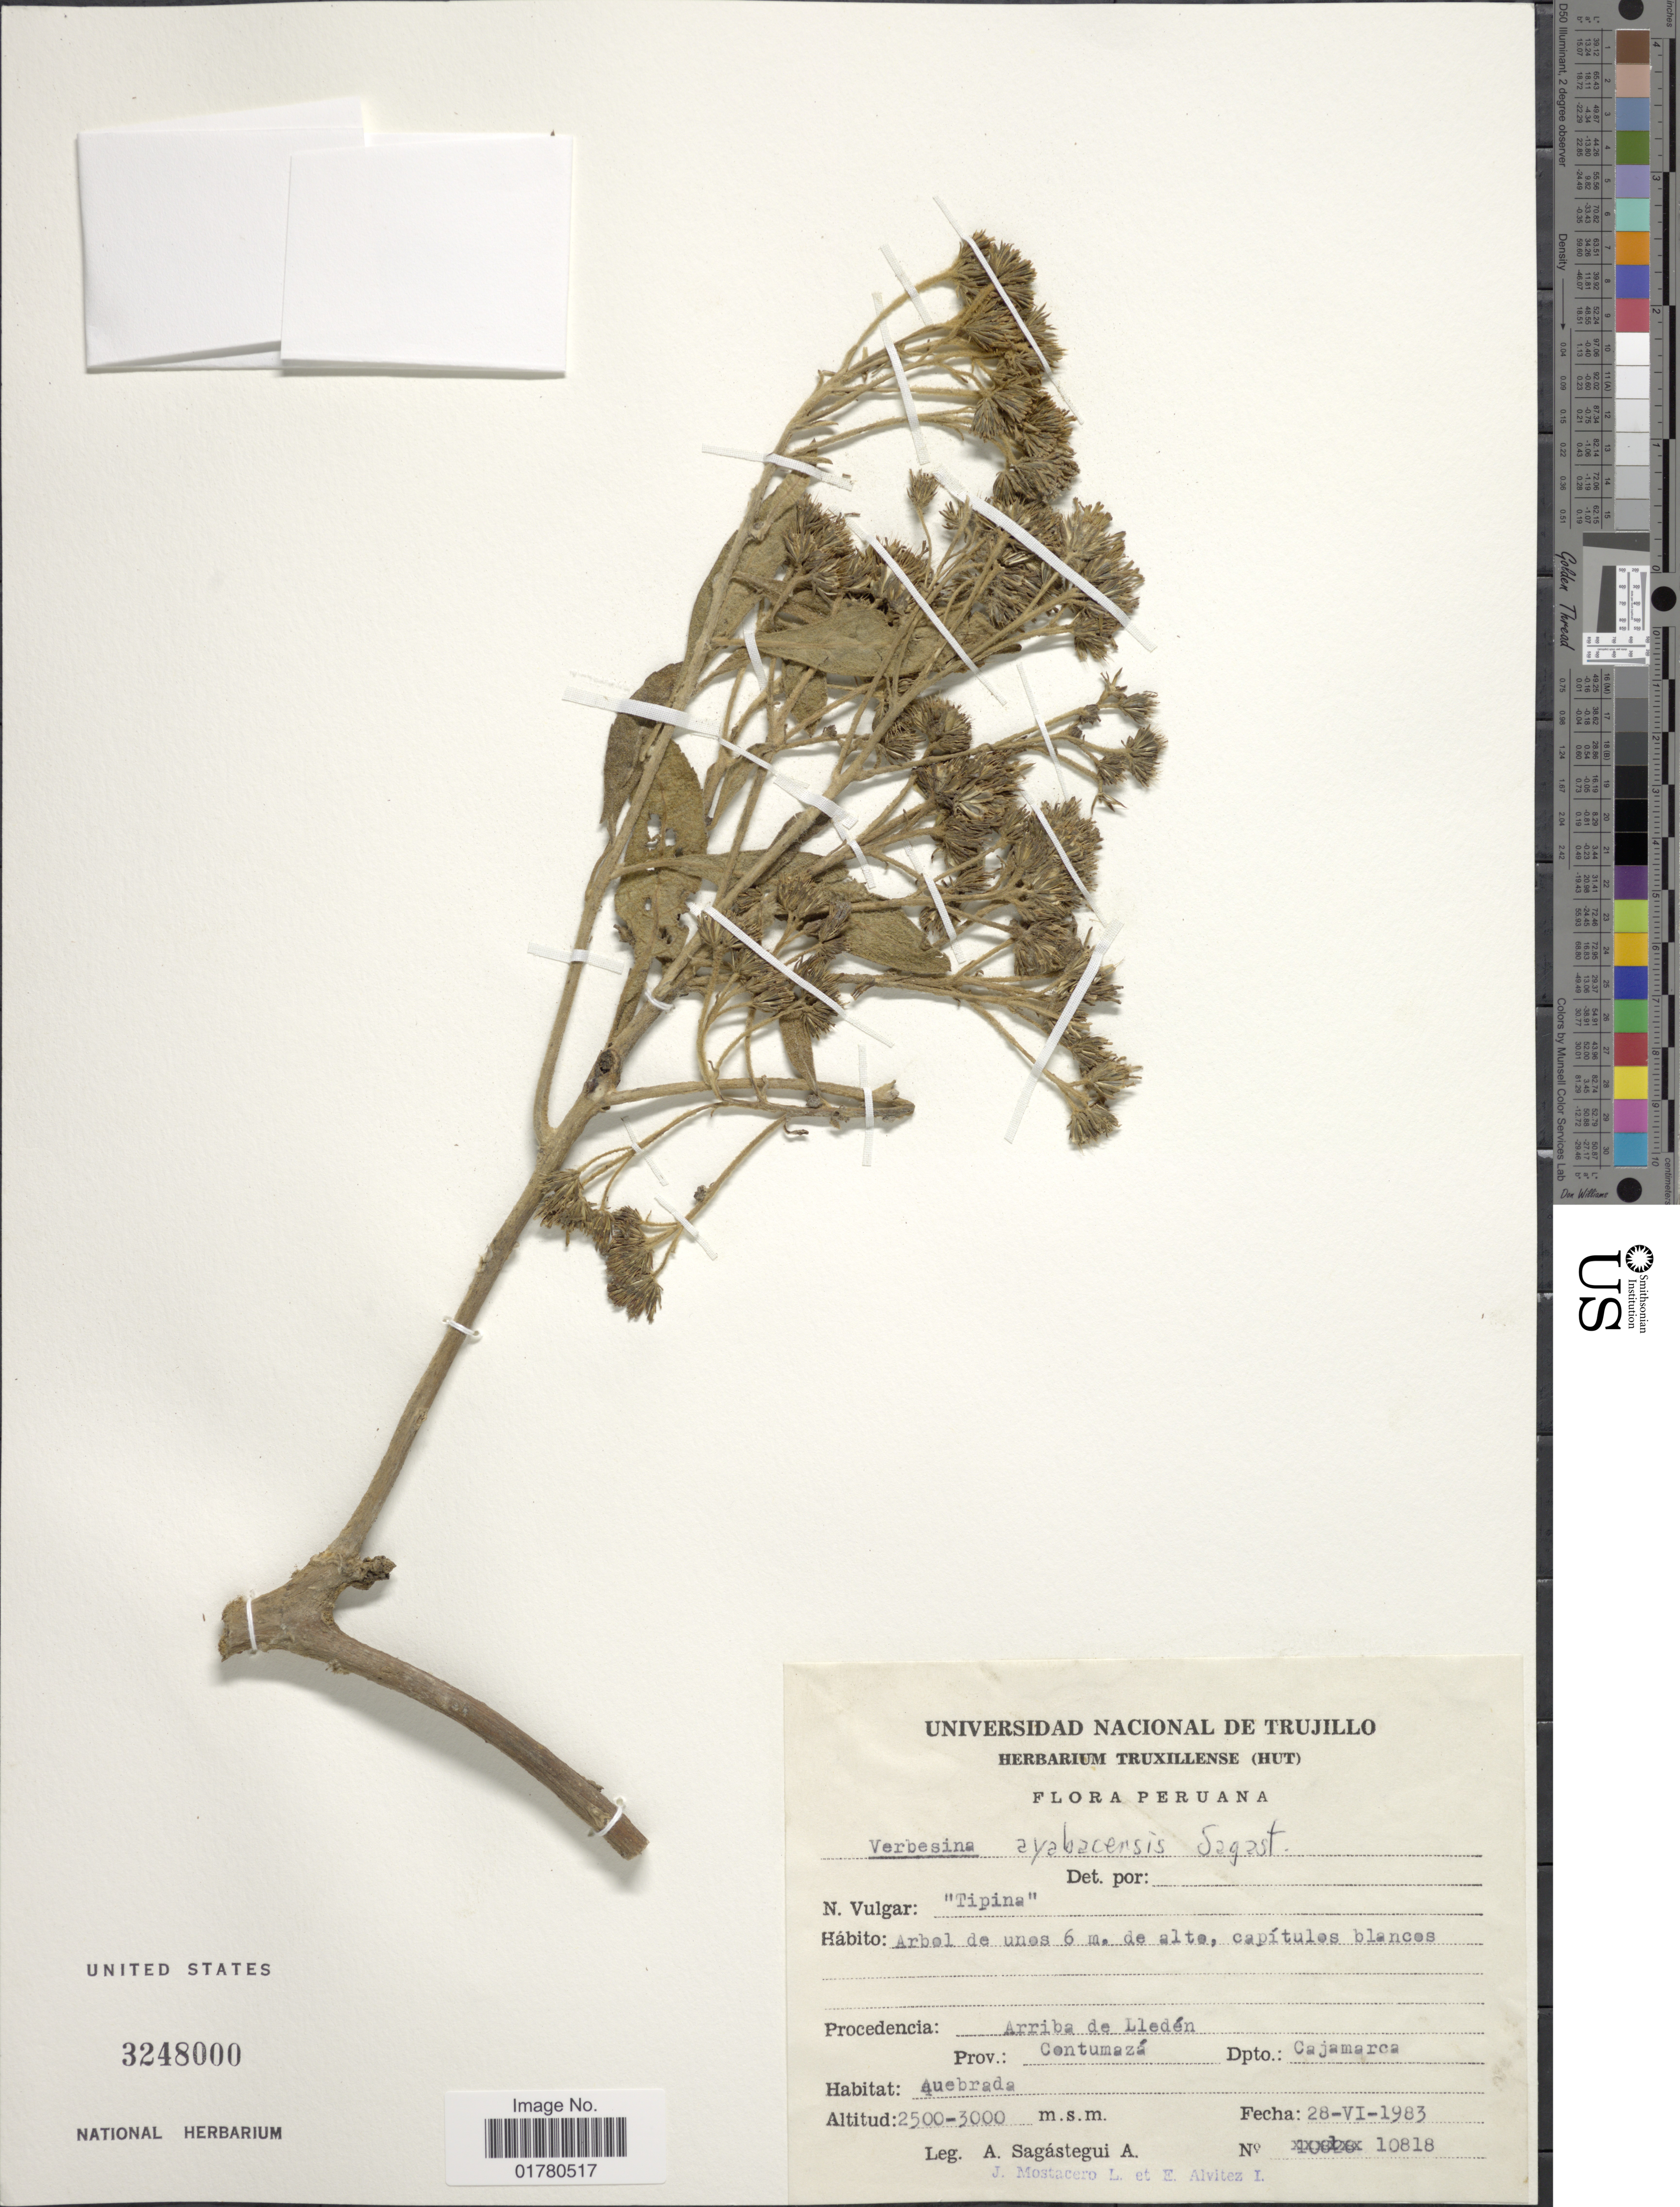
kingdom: Plantae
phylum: Tracheophyta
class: Magnoliopsida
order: Asterales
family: Asteraceae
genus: Verbesina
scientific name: Verbesina ayabacensis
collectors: A. Sagástegui A., J. Mostacero & E. Alvitez I.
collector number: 10818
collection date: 1983-06-28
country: Peru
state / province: Cajamarca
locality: Arriba de Lledén, Prov. Centumazá, Dpto Cajamarca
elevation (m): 2500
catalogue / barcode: US 3248000